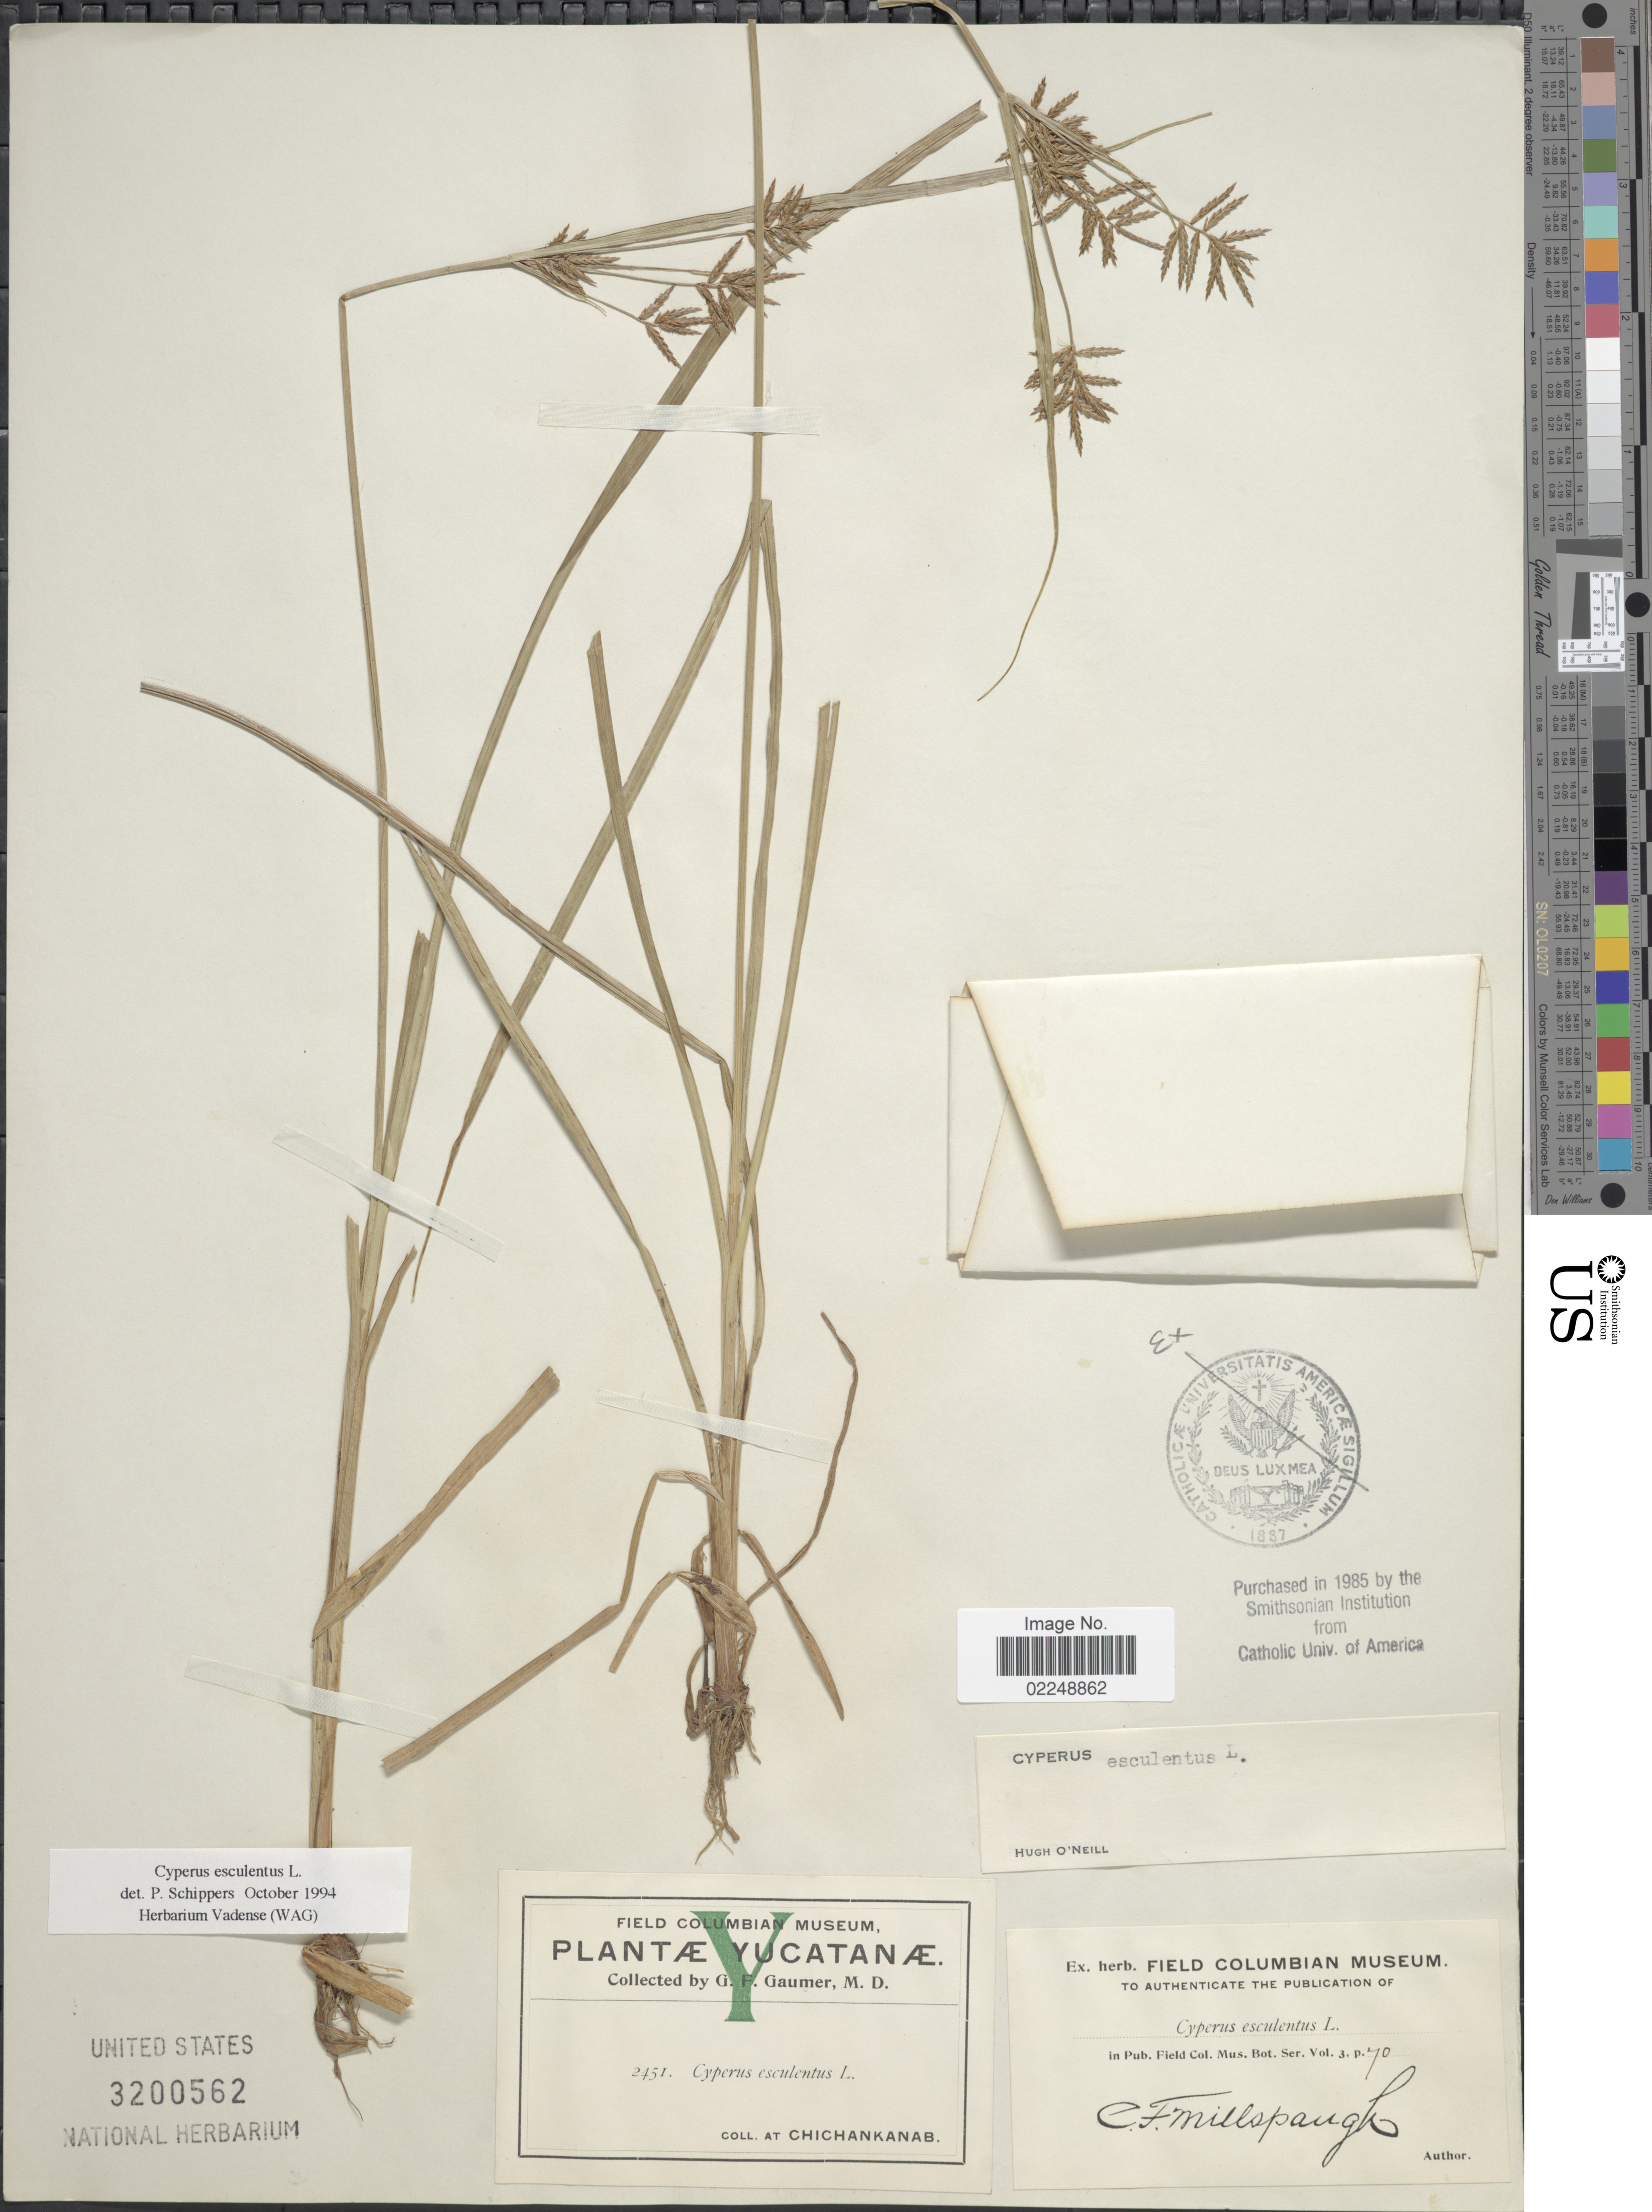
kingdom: Plantae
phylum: Tracheophyta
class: Liliopsida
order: Poales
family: Cyperaceae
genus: Cyperus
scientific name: Cyperus esculentus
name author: L.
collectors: G. F. Gaumer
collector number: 2451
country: Mexico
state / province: Yucatán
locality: At Chichankanab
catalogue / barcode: US 3200562